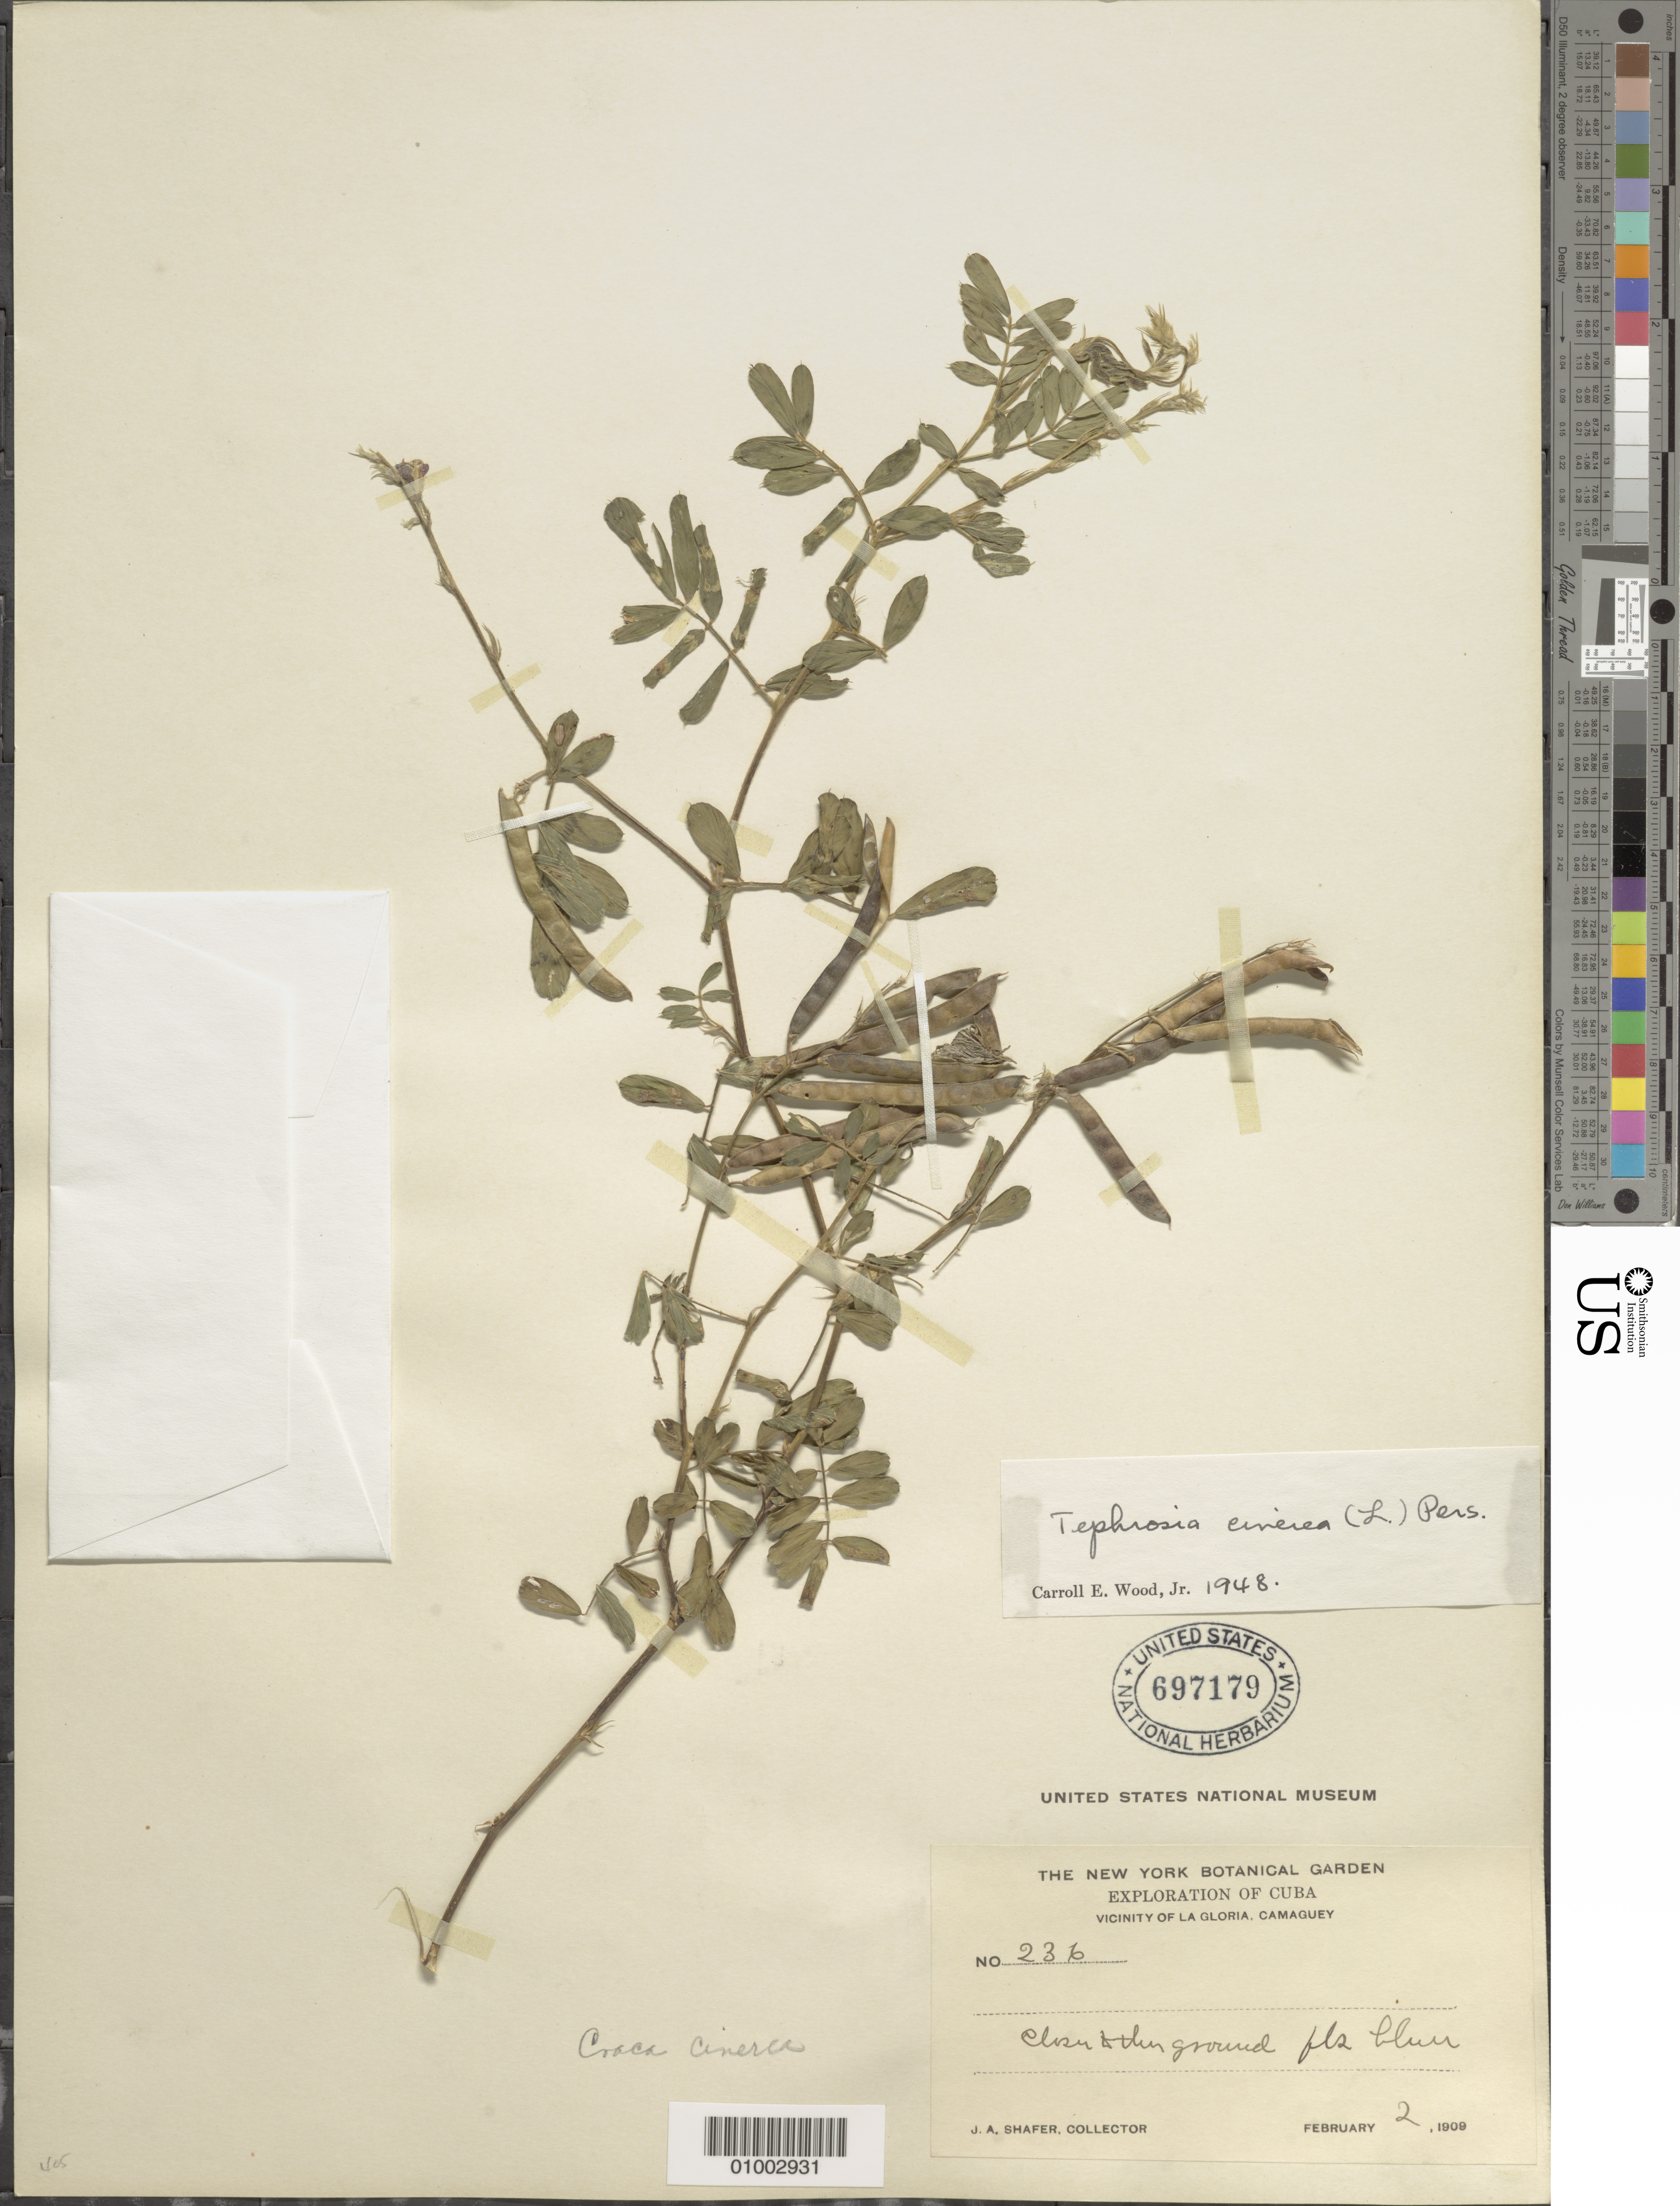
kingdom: Plantae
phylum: Tracheophyta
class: Magnoliopsida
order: Fabales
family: Fabaceae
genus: Tephrosia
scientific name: Tephrosia cinerea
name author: (L.) Pers.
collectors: J. A. Shafer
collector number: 236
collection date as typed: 02 Feb 1909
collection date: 1909-02-02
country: Cuba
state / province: Camagüey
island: Cuba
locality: Vicinity of La Gloria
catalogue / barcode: US 697179